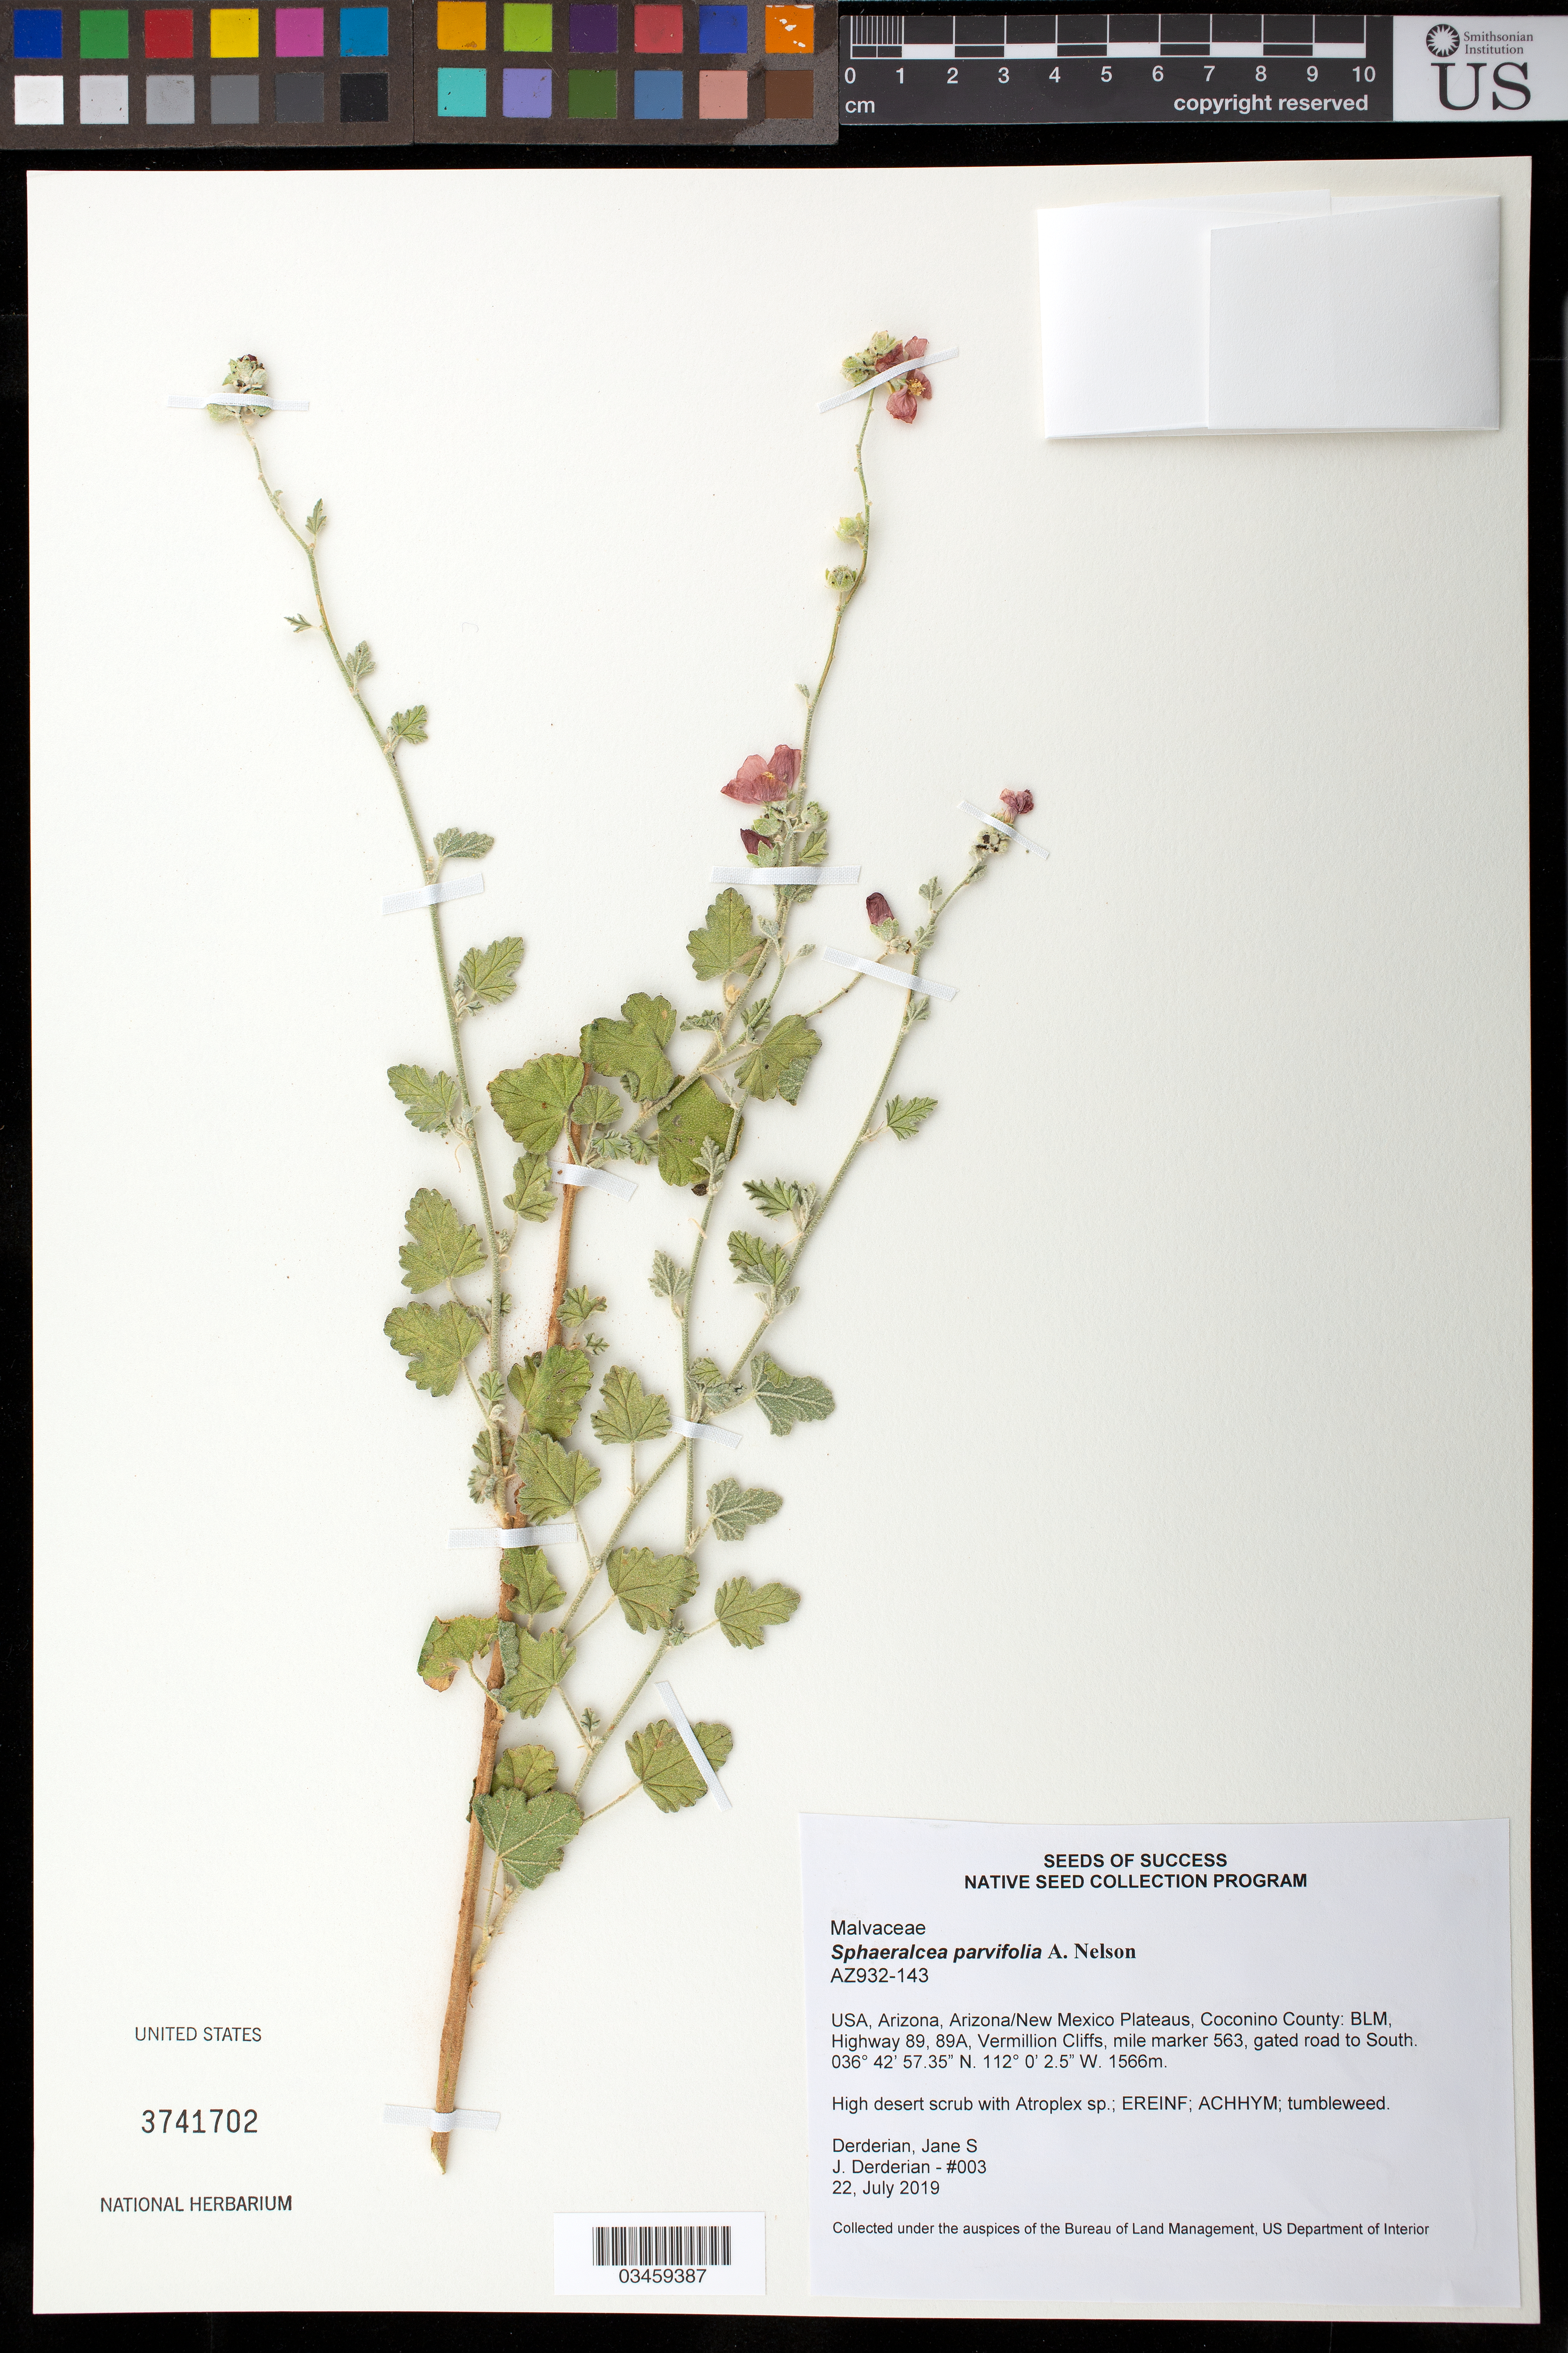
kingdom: Plantae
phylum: Tracheophyta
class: Magnoliopsida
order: Malvales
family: Malvaceae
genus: Sphaeralcea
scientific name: Sphaeralcea parvifolia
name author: A. Nelson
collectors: J. Derderian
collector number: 003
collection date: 2019-07-22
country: United States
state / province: Arizona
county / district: Cococino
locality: Arizona/Mexico Plateaus, BLM, Hwy 89, 89A, Vermillion Cliffs, mile marker 563, gate road to South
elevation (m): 1566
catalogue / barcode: US 3741702